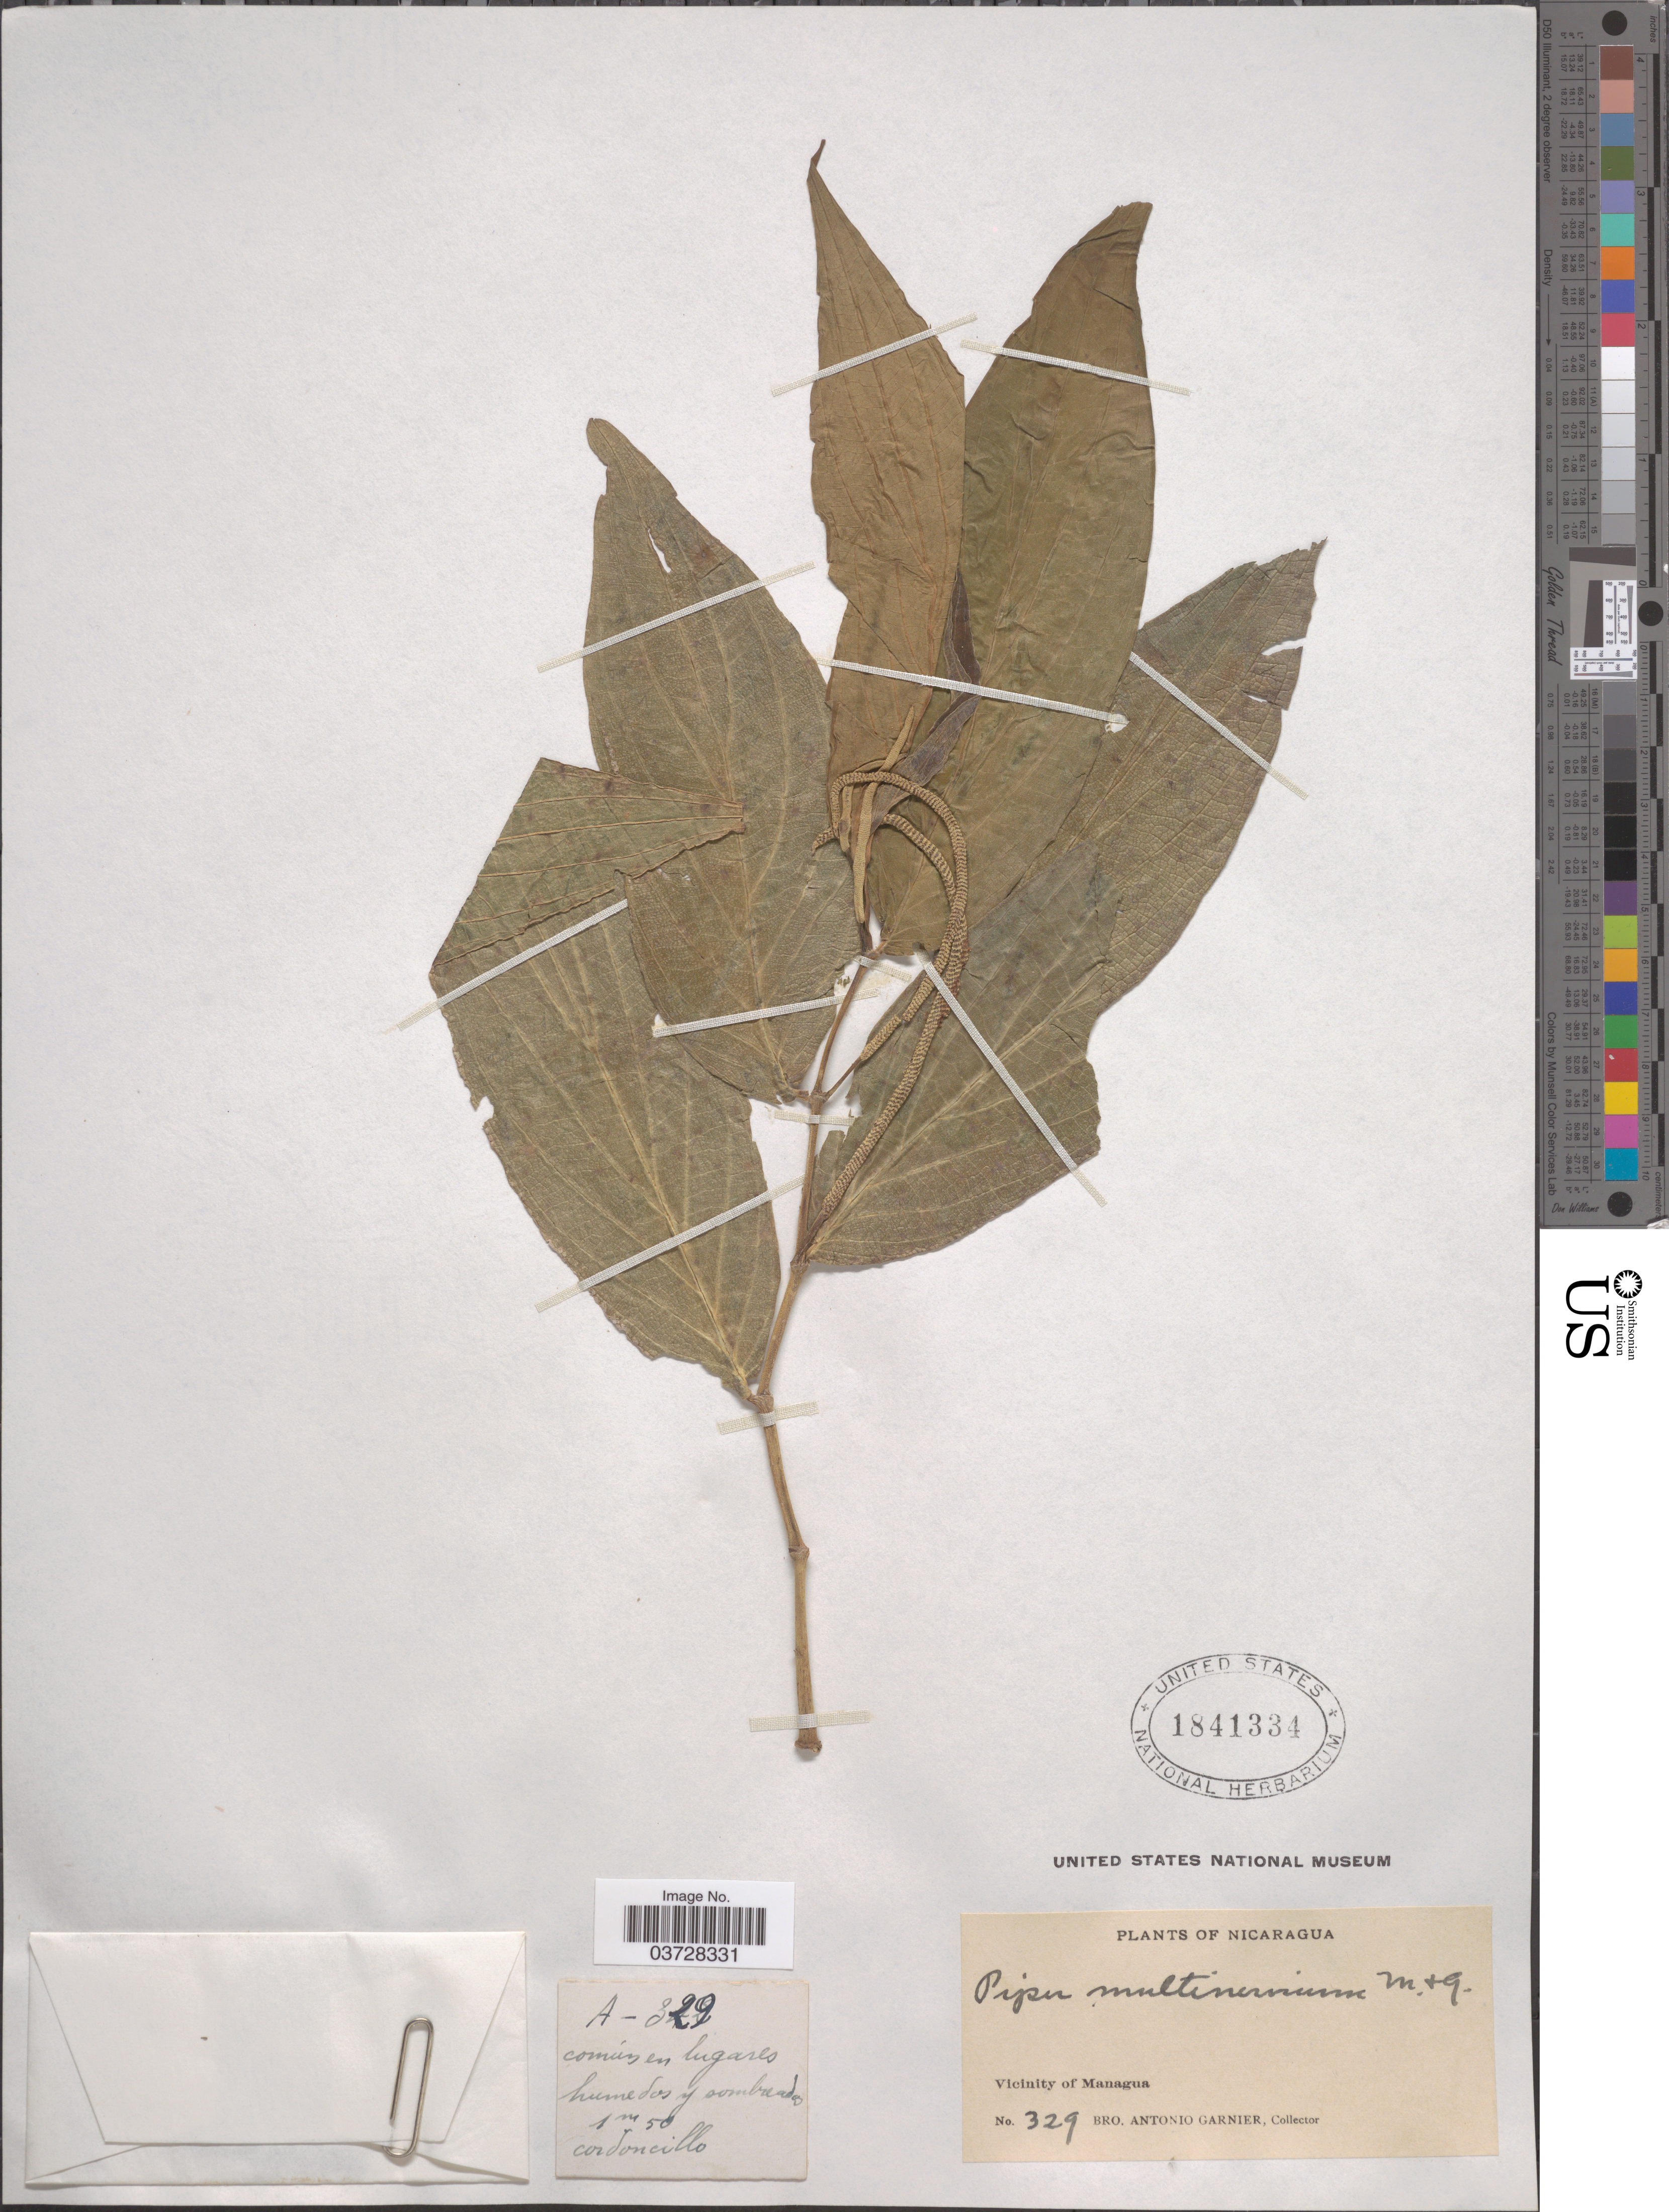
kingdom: Plantae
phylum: Tracheophyta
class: Magnoliopsida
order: Piperales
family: Piperaceae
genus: Piper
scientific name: Piper multinervium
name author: M. Martens & Galeotti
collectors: Bro. A. Garnier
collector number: A-329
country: Nicaragua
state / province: Managua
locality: Vicinity of Managua.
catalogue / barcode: US 1841334